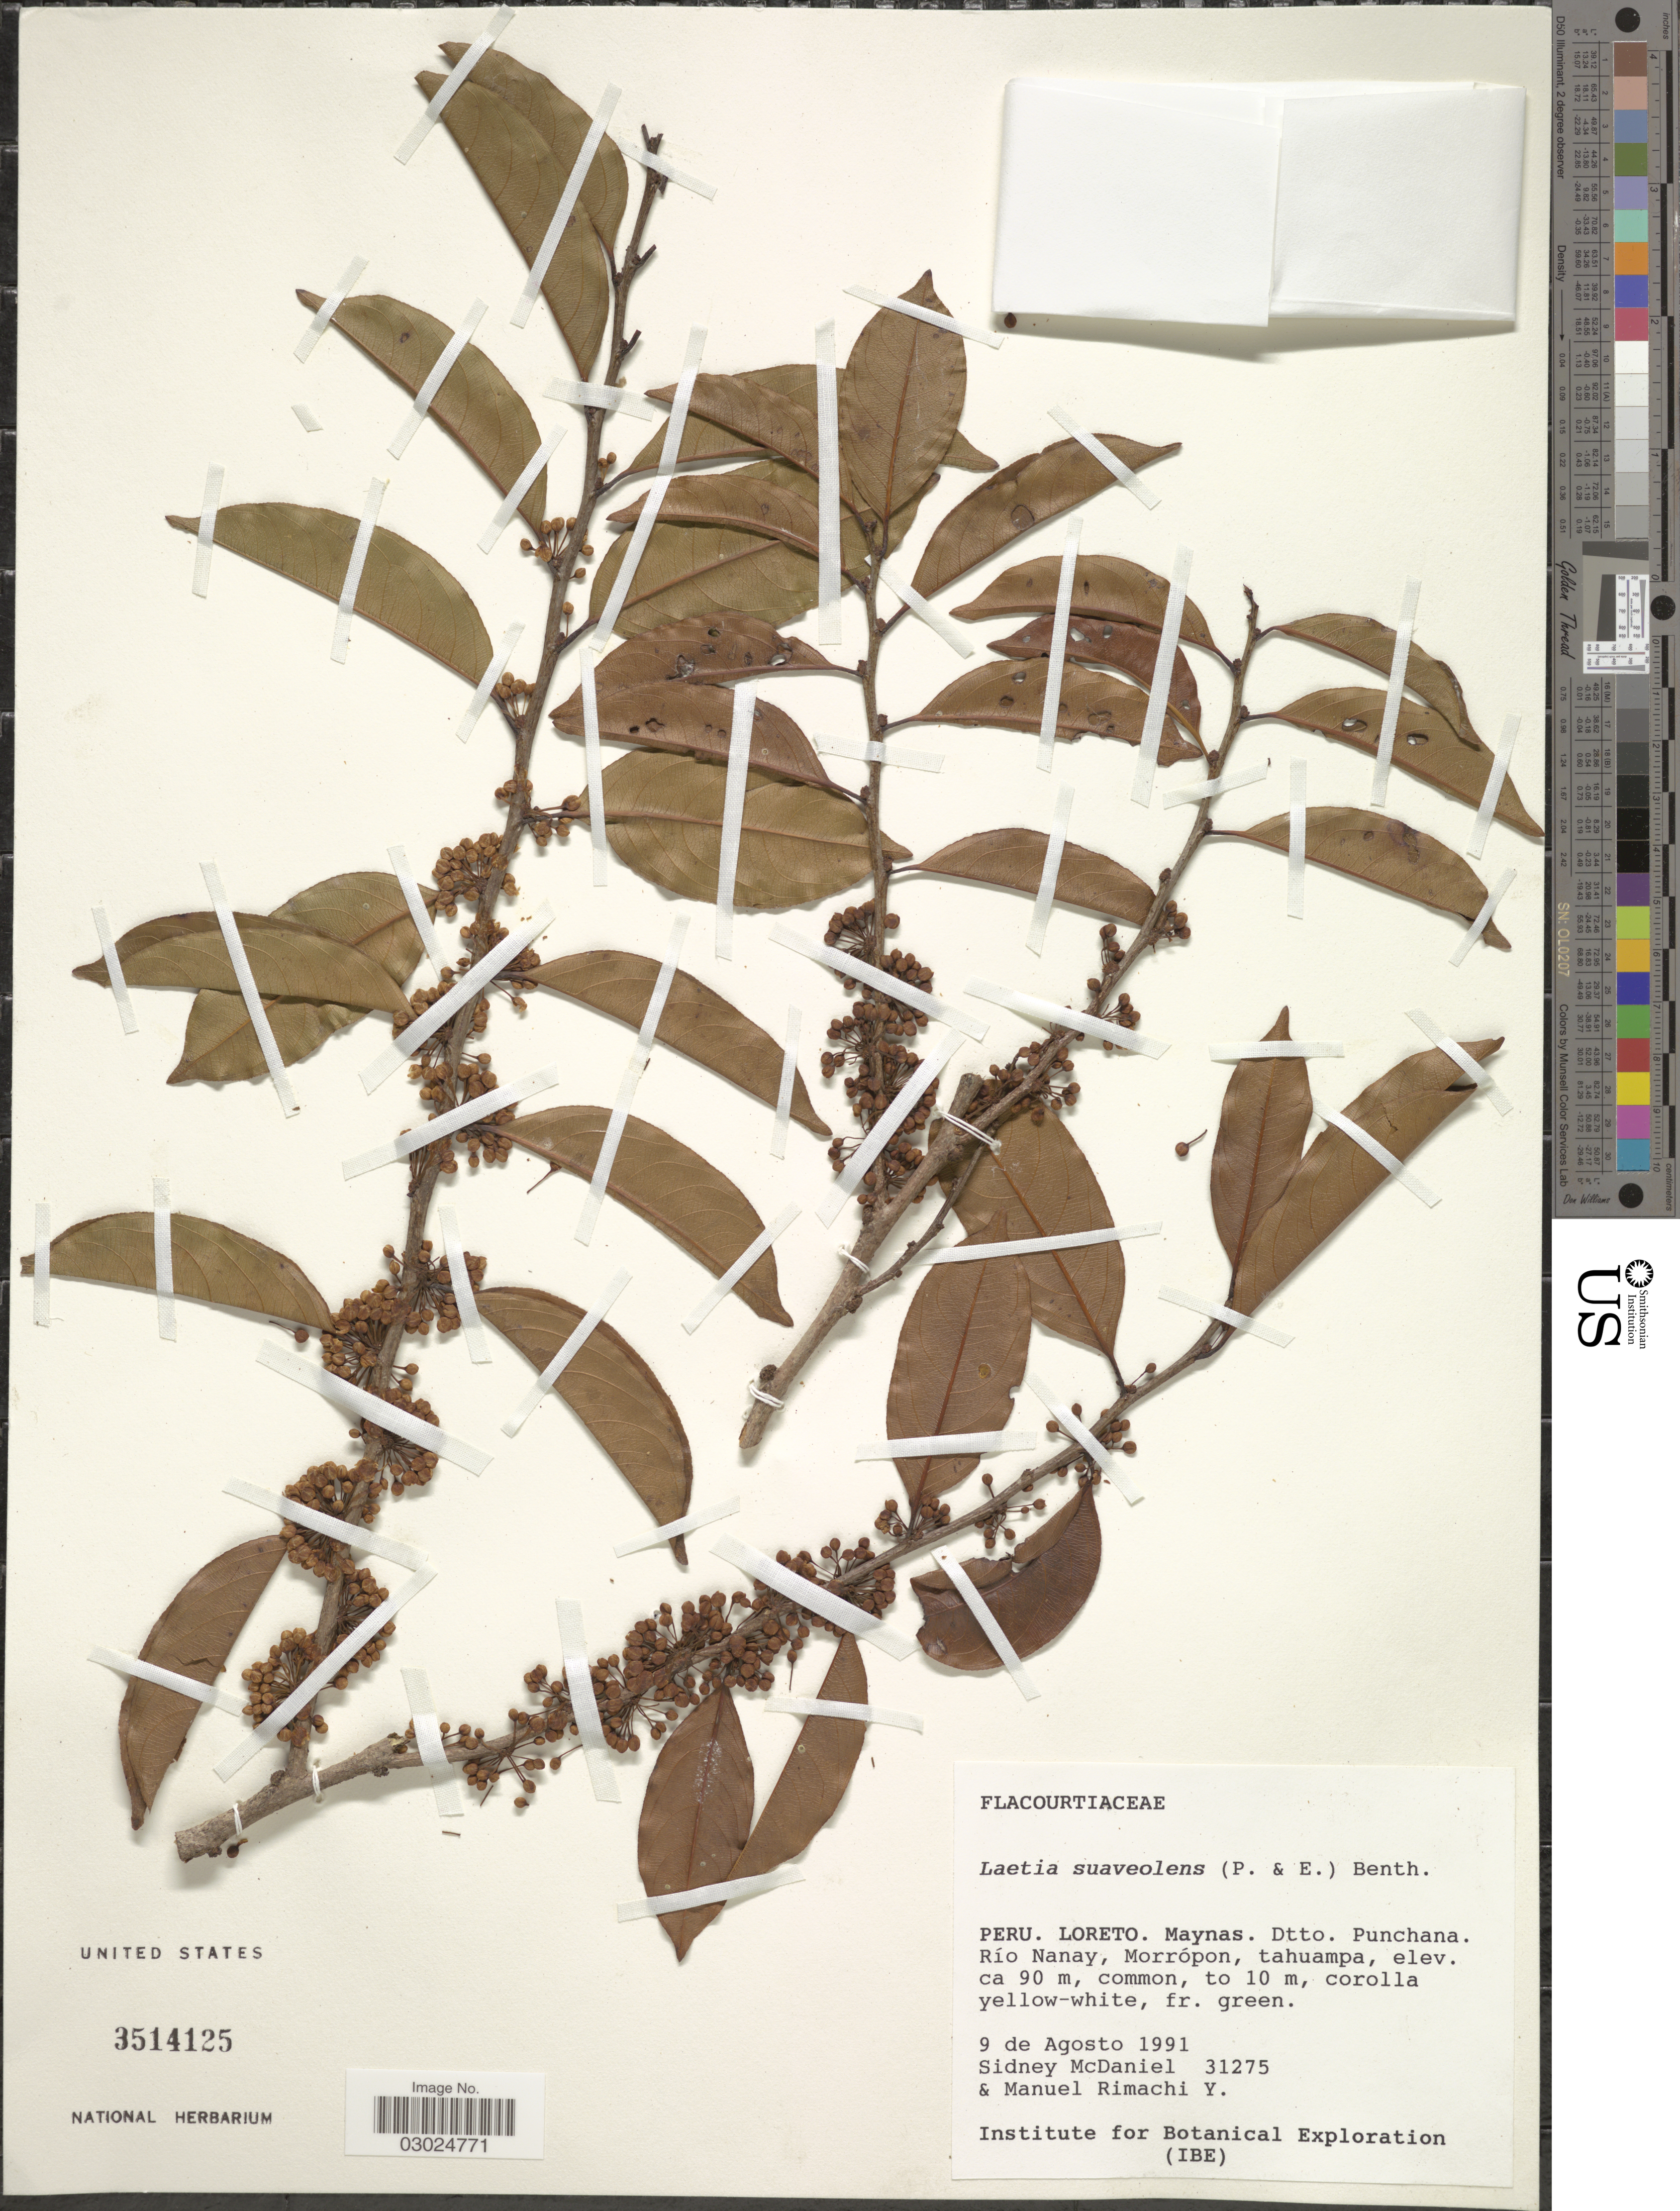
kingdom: Plantae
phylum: Tracheophyta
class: Magnoliopsida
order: Malpighiales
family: Salicaceae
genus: Laetia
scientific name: Laetia suaveolens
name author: (Poepp.) Benth.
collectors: S. McDaniel & M. Rimachi Y.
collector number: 31275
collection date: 1991-08-09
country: Peru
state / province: Loreto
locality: Maynas. Dtto. Punchana.Río Nanay, Morrópon, tahuampa.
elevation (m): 90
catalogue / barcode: US 3514125